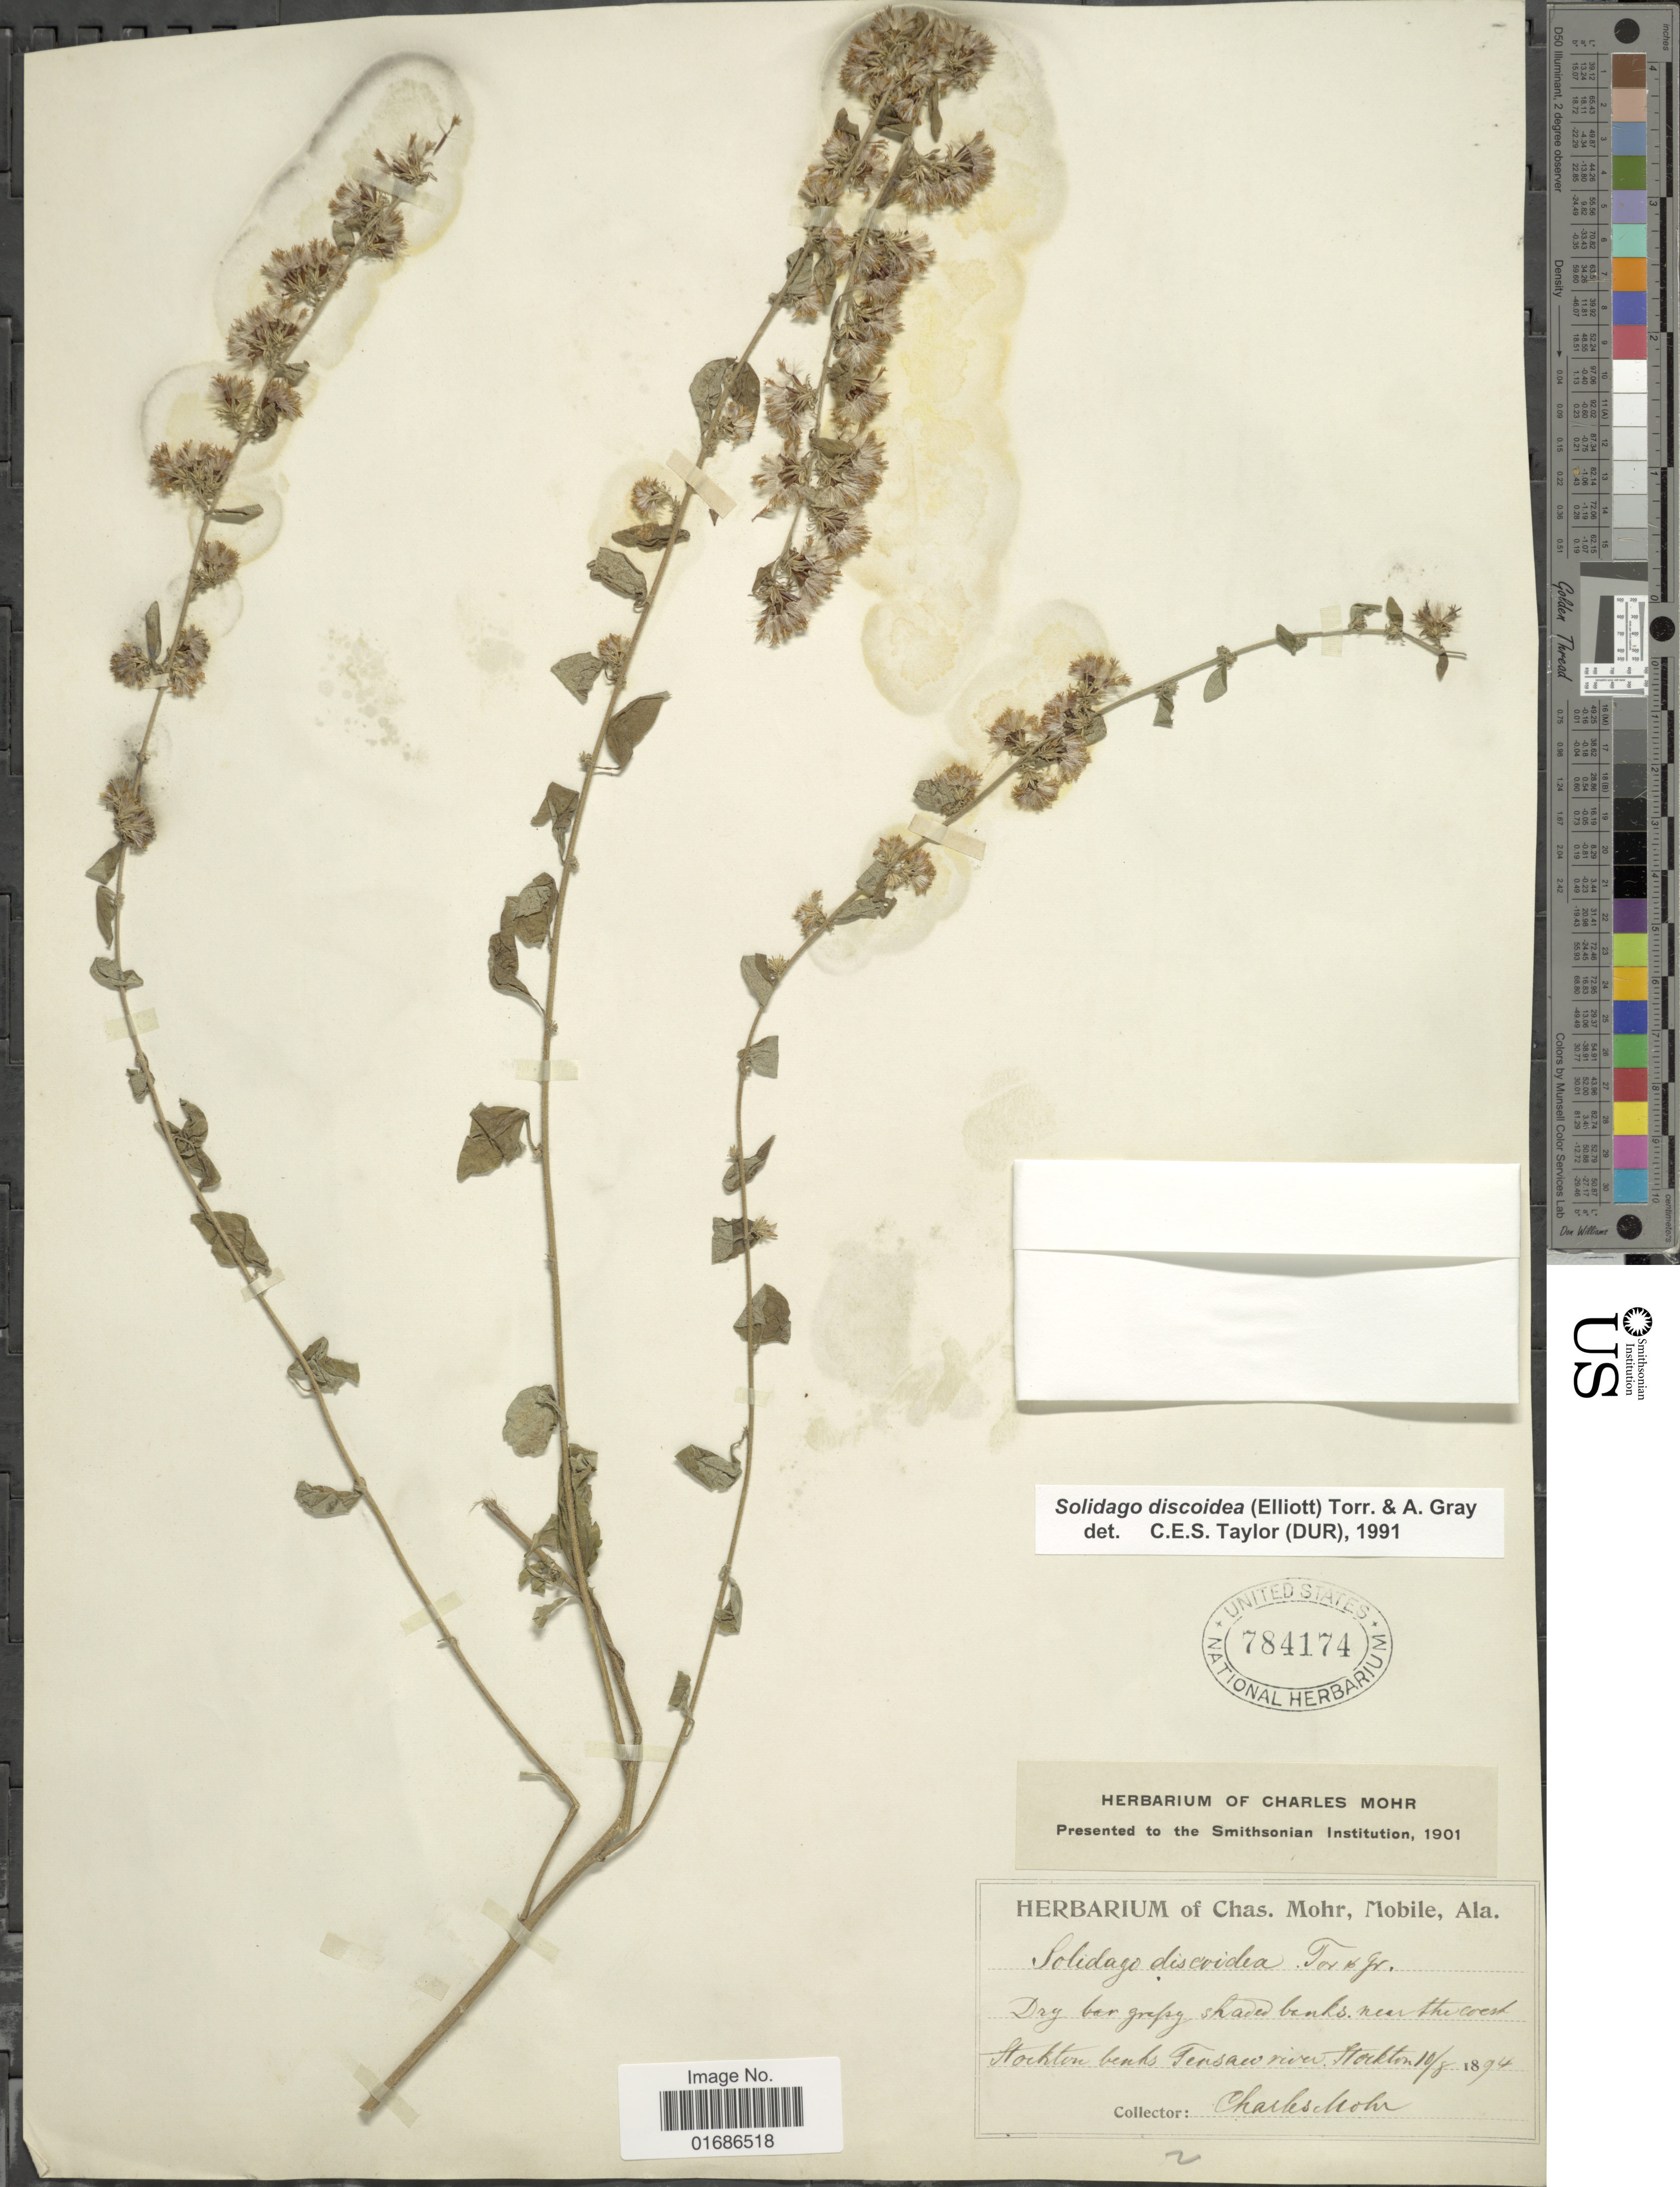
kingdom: Plantae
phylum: Tracheophyta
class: Magnoliopsida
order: Asterales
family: Asteraceae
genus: Solidago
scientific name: Solidago discoidea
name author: (Elliott) Torr. & A. Gray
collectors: Mohr, C. T. (herbarium)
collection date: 1894-08-10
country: United States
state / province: Alabama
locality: Near the coast Stockton bank Tensaw river, Stockton.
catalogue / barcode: US 784174